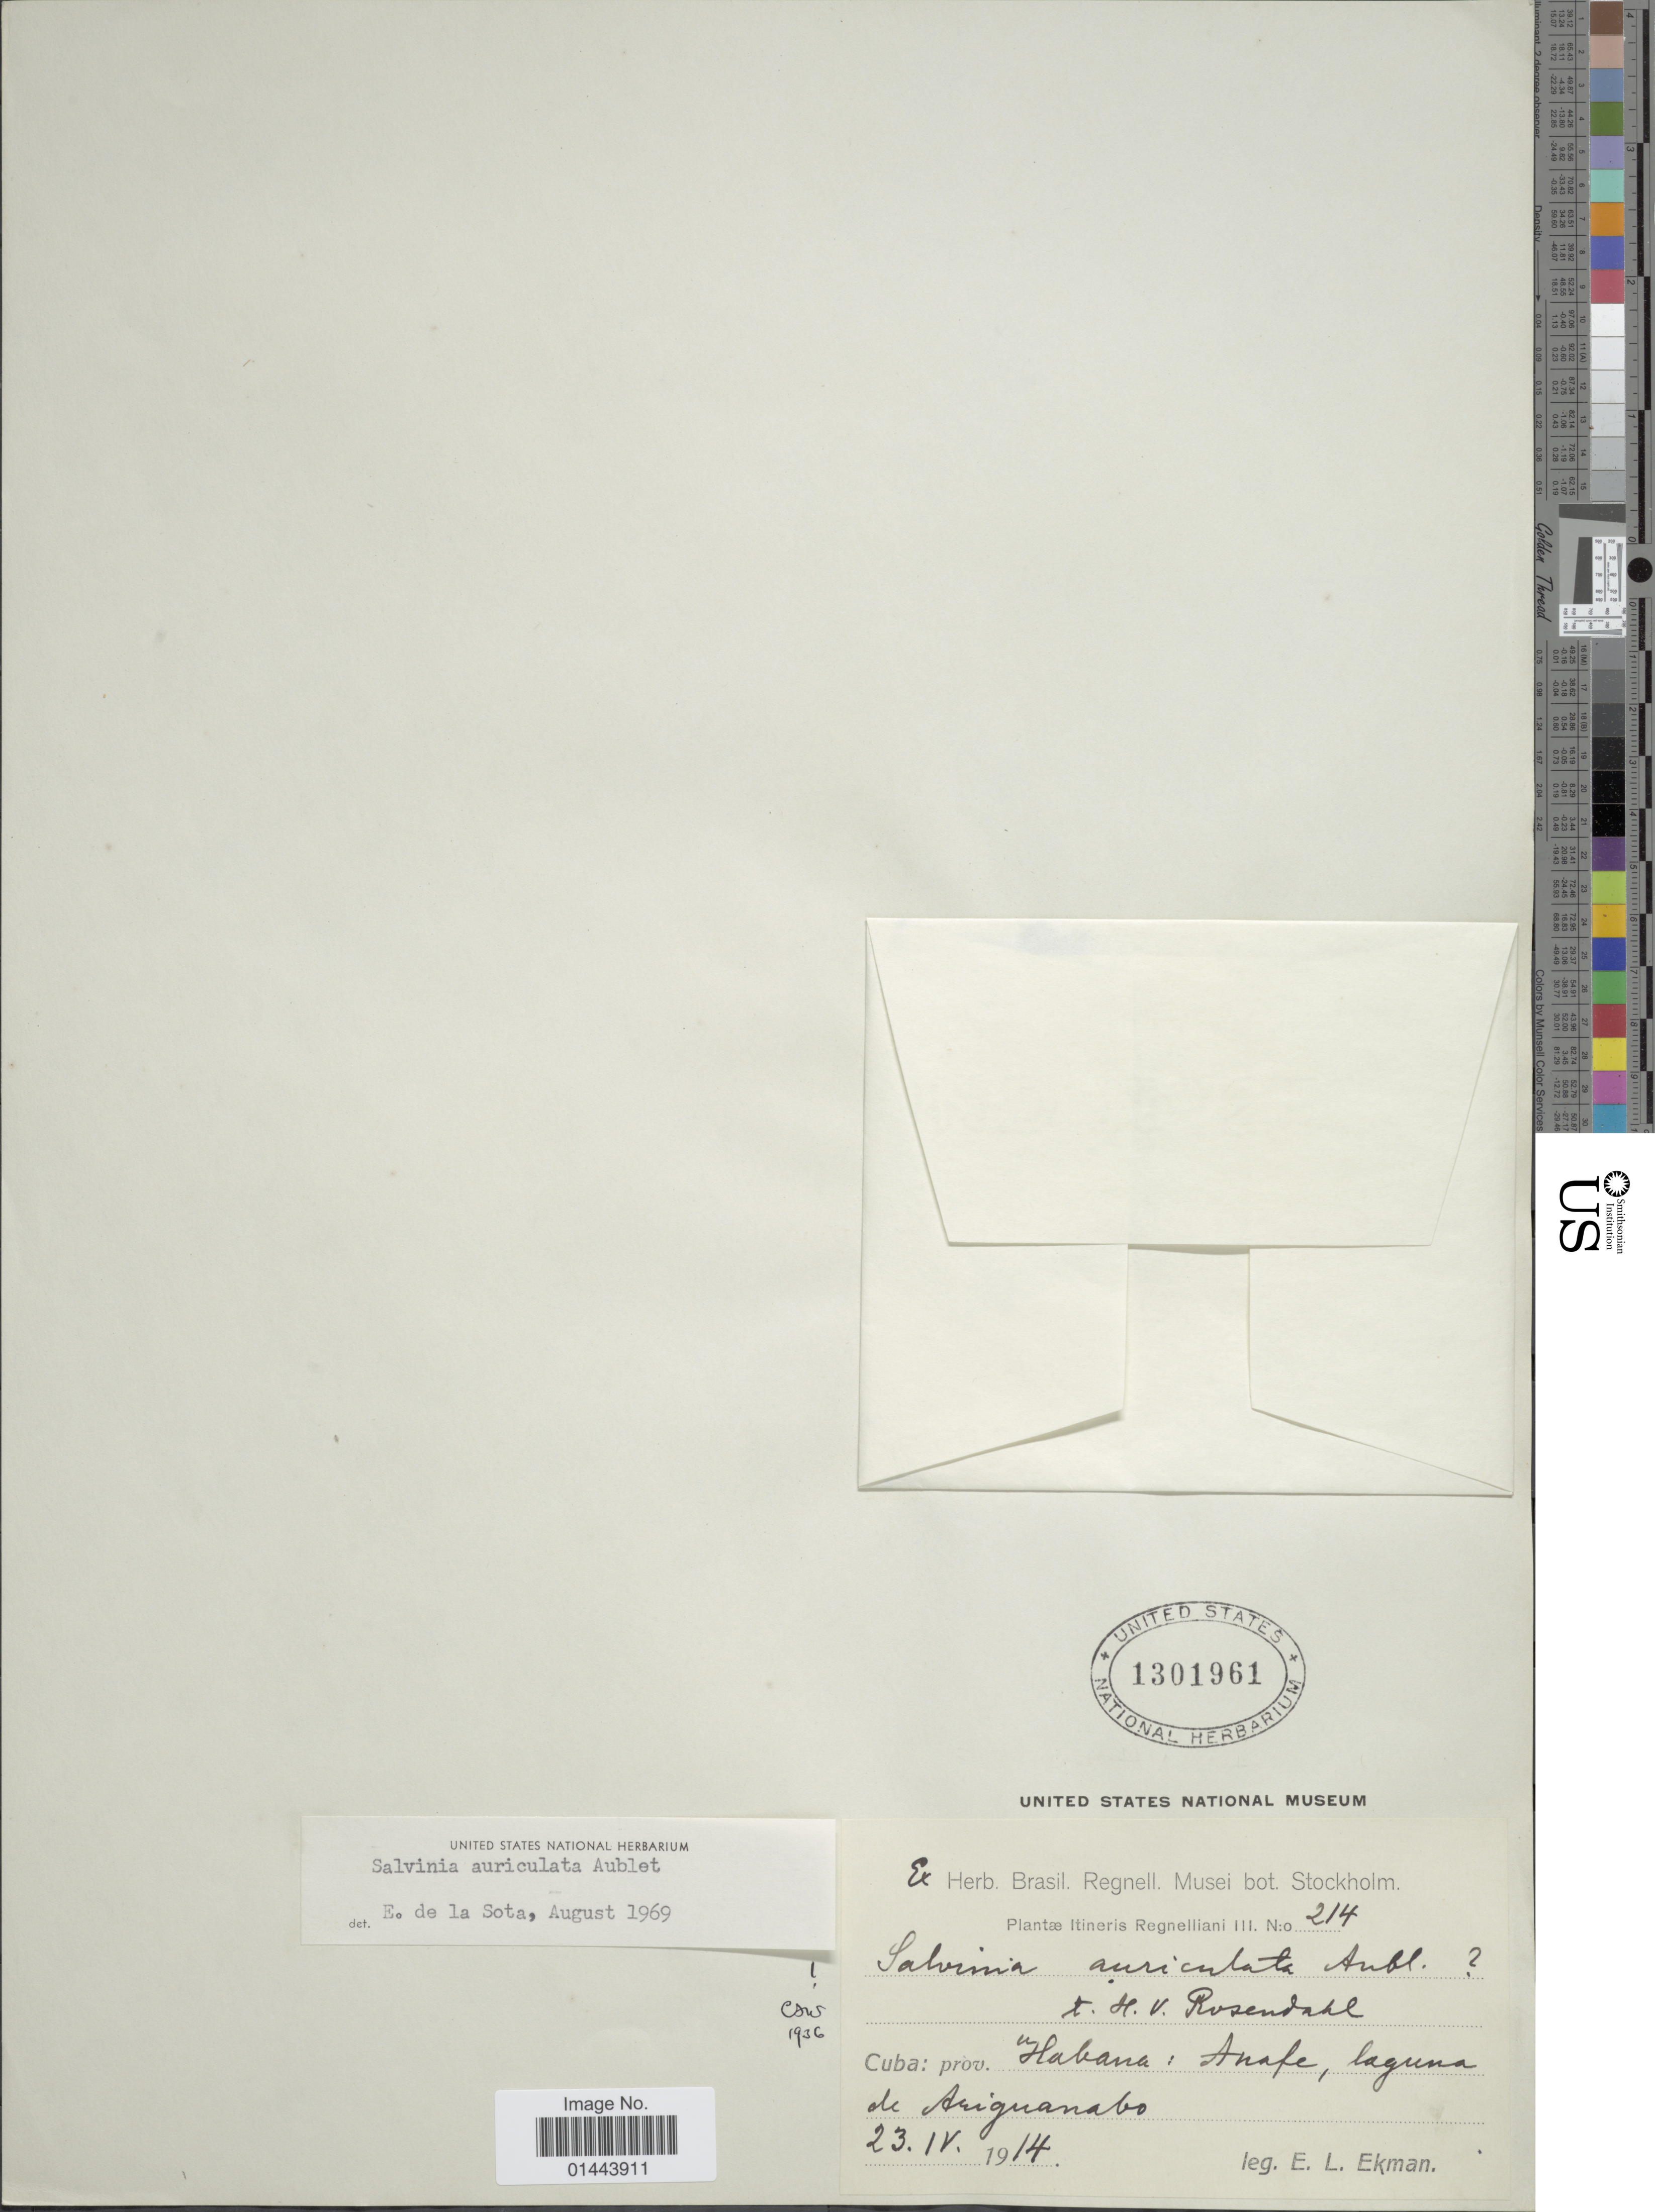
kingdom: Plantae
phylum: Tracheophyta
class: Polypodiopsida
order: Salviniales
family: Salviniaceae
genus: Salvinia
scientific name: Salvinia auriculata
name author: Aubl.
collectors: E. L. Ekman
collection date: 1914-04-23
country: Cuba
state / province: La Habana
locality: Itineris Regnelliani III, Habana: Anafe, laguna de Ariguanabo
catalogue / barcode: US 1301961